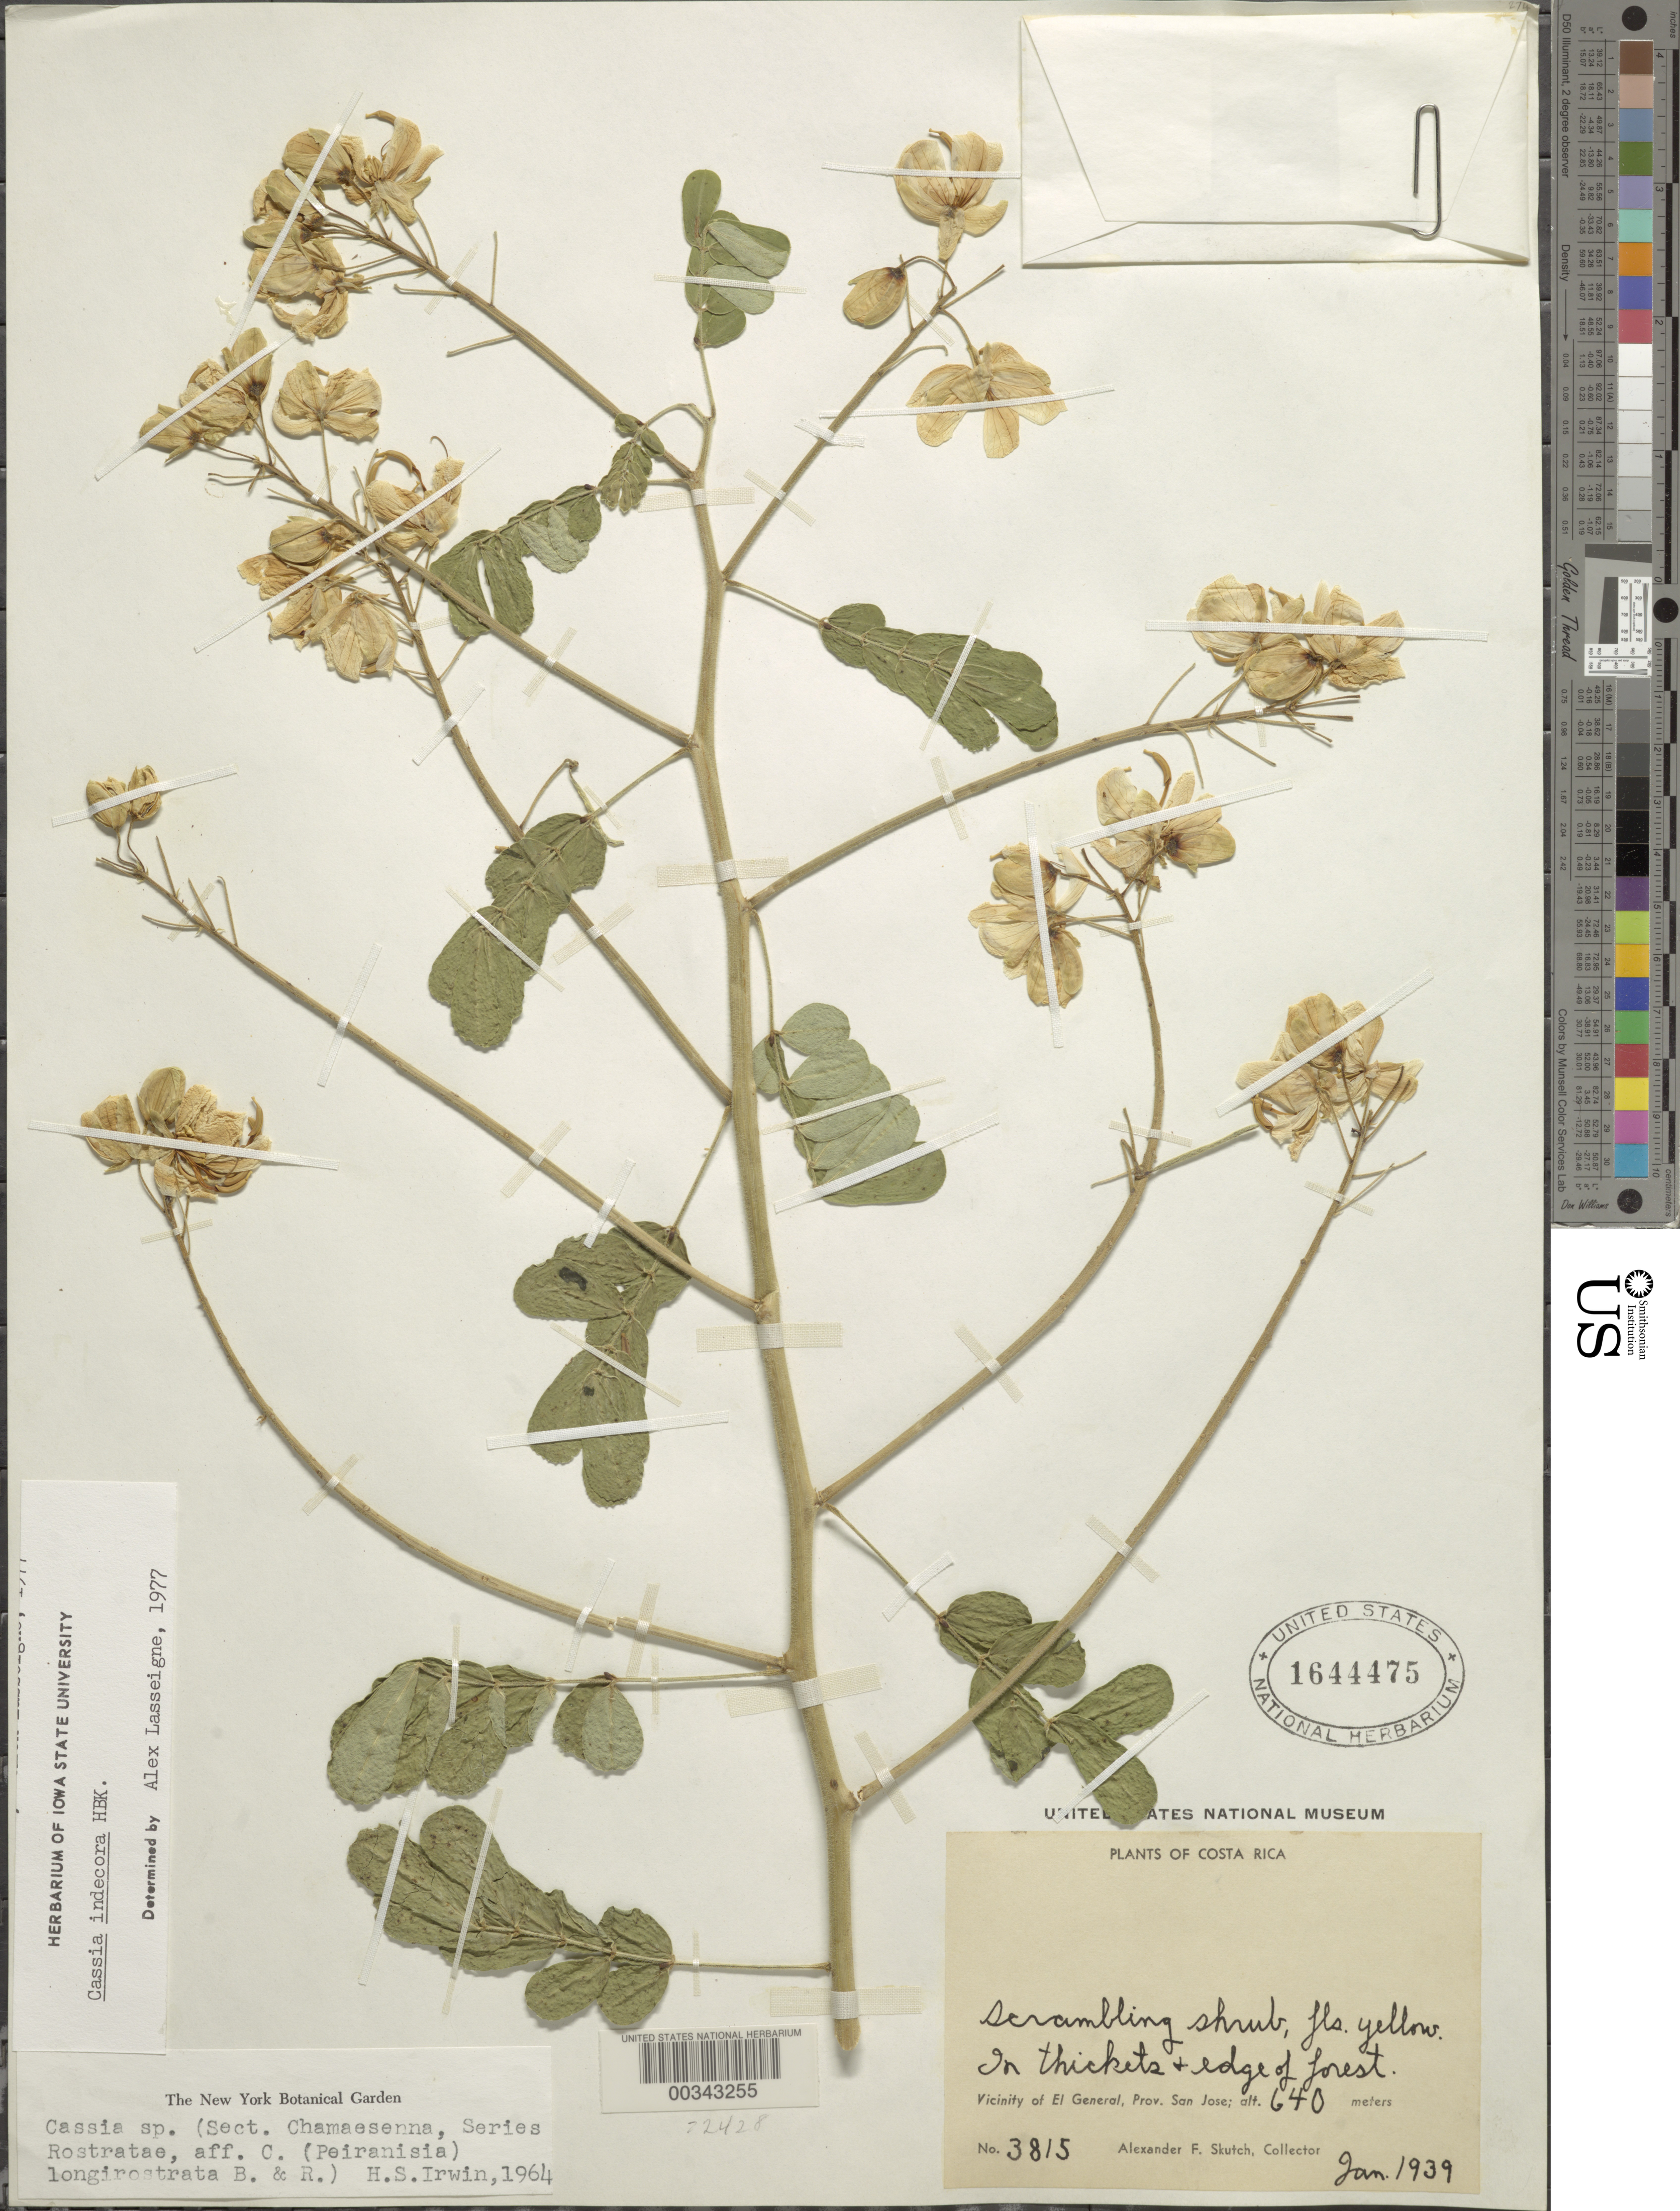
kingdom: Plantae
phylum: Tracheophyta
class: Magnoliopsida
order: Fabales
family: Fabaceae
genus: Senna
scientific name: Senna pendula var. advena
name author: (Vogel) H.S. Irwin & Barneby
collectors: A. F. Skutch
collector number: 3815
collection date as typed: Jan 1939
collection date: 1939-01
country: Costa Rica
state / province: San José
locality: Vicinity of el general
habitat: In thickets and edge of forest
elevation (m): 640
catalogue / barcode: US 1644475